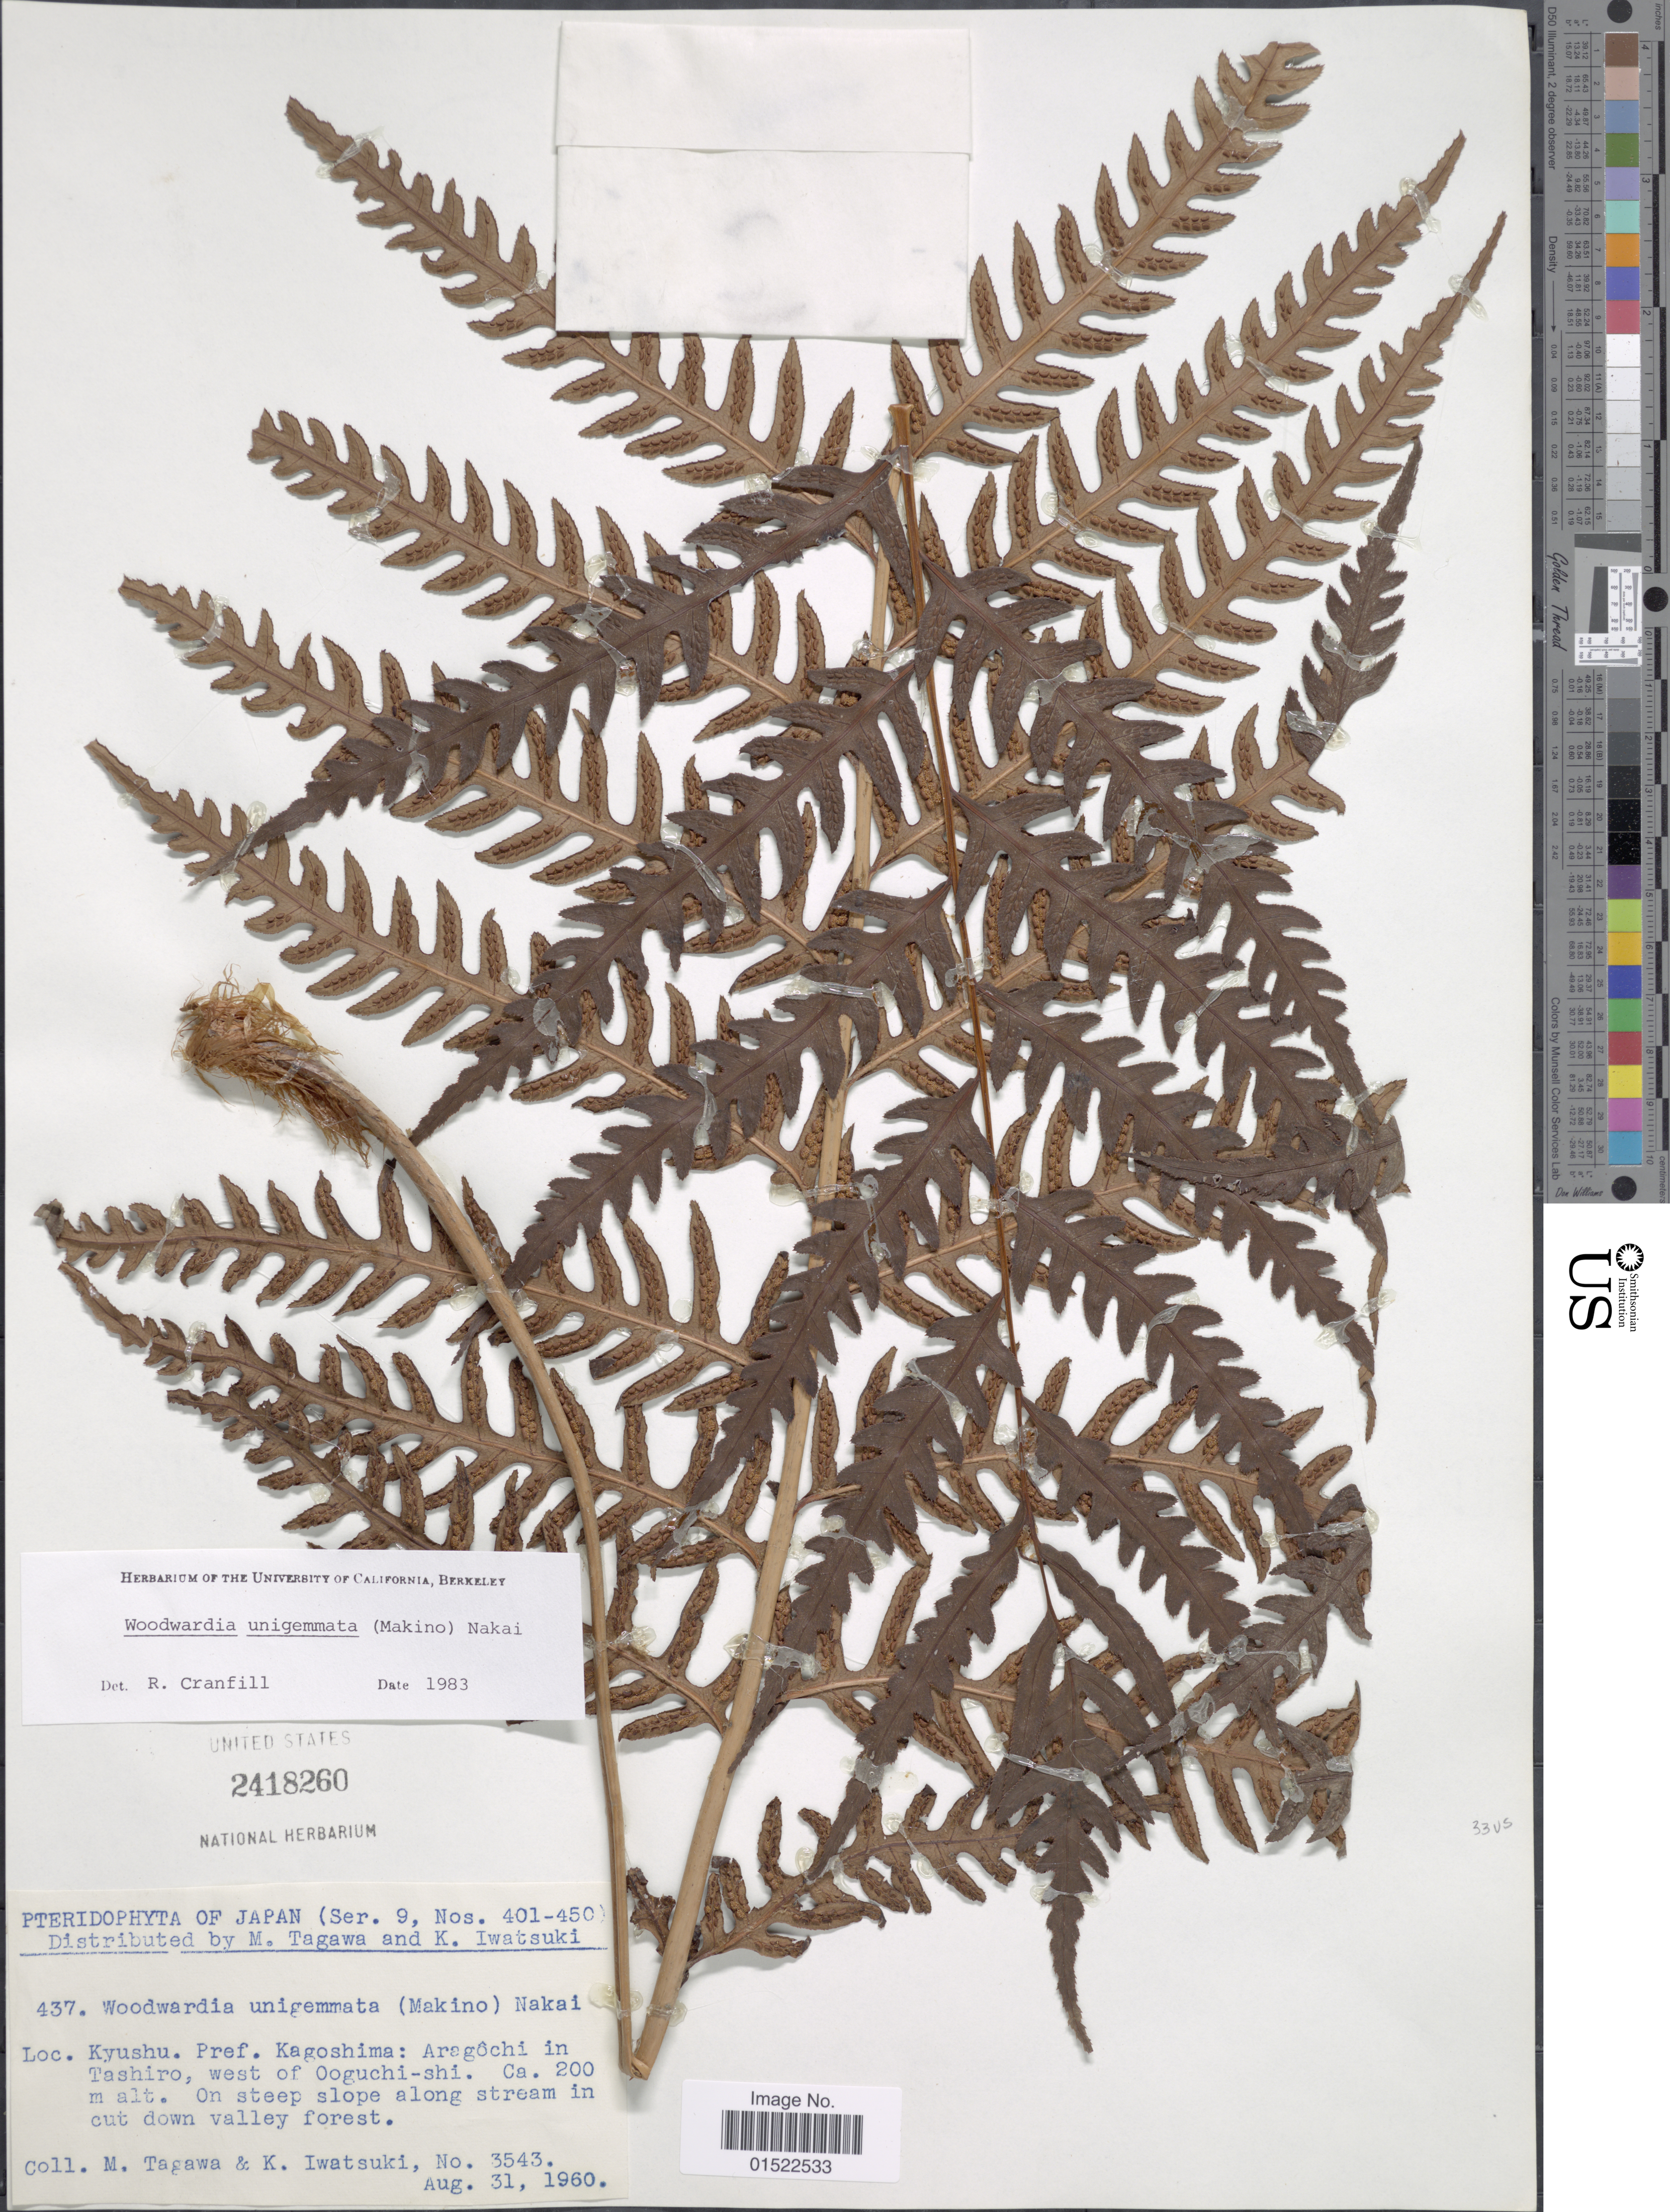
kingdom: Plantae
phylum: Tracheophyta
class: Polypodiopsida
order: Polypodiales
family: Blechnaceae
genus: Woodwardia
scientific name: Woodwardia unigemmata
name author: (Makino) Nakai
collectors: M. Tagawa & K. Iwatsuki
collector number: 3543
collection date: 1960-01-31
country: Japan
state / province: Kagosima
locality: Kyushu, Aragochi in Tashiro, west of Ooguchi-shi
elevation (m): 200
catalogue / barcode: US 2418260